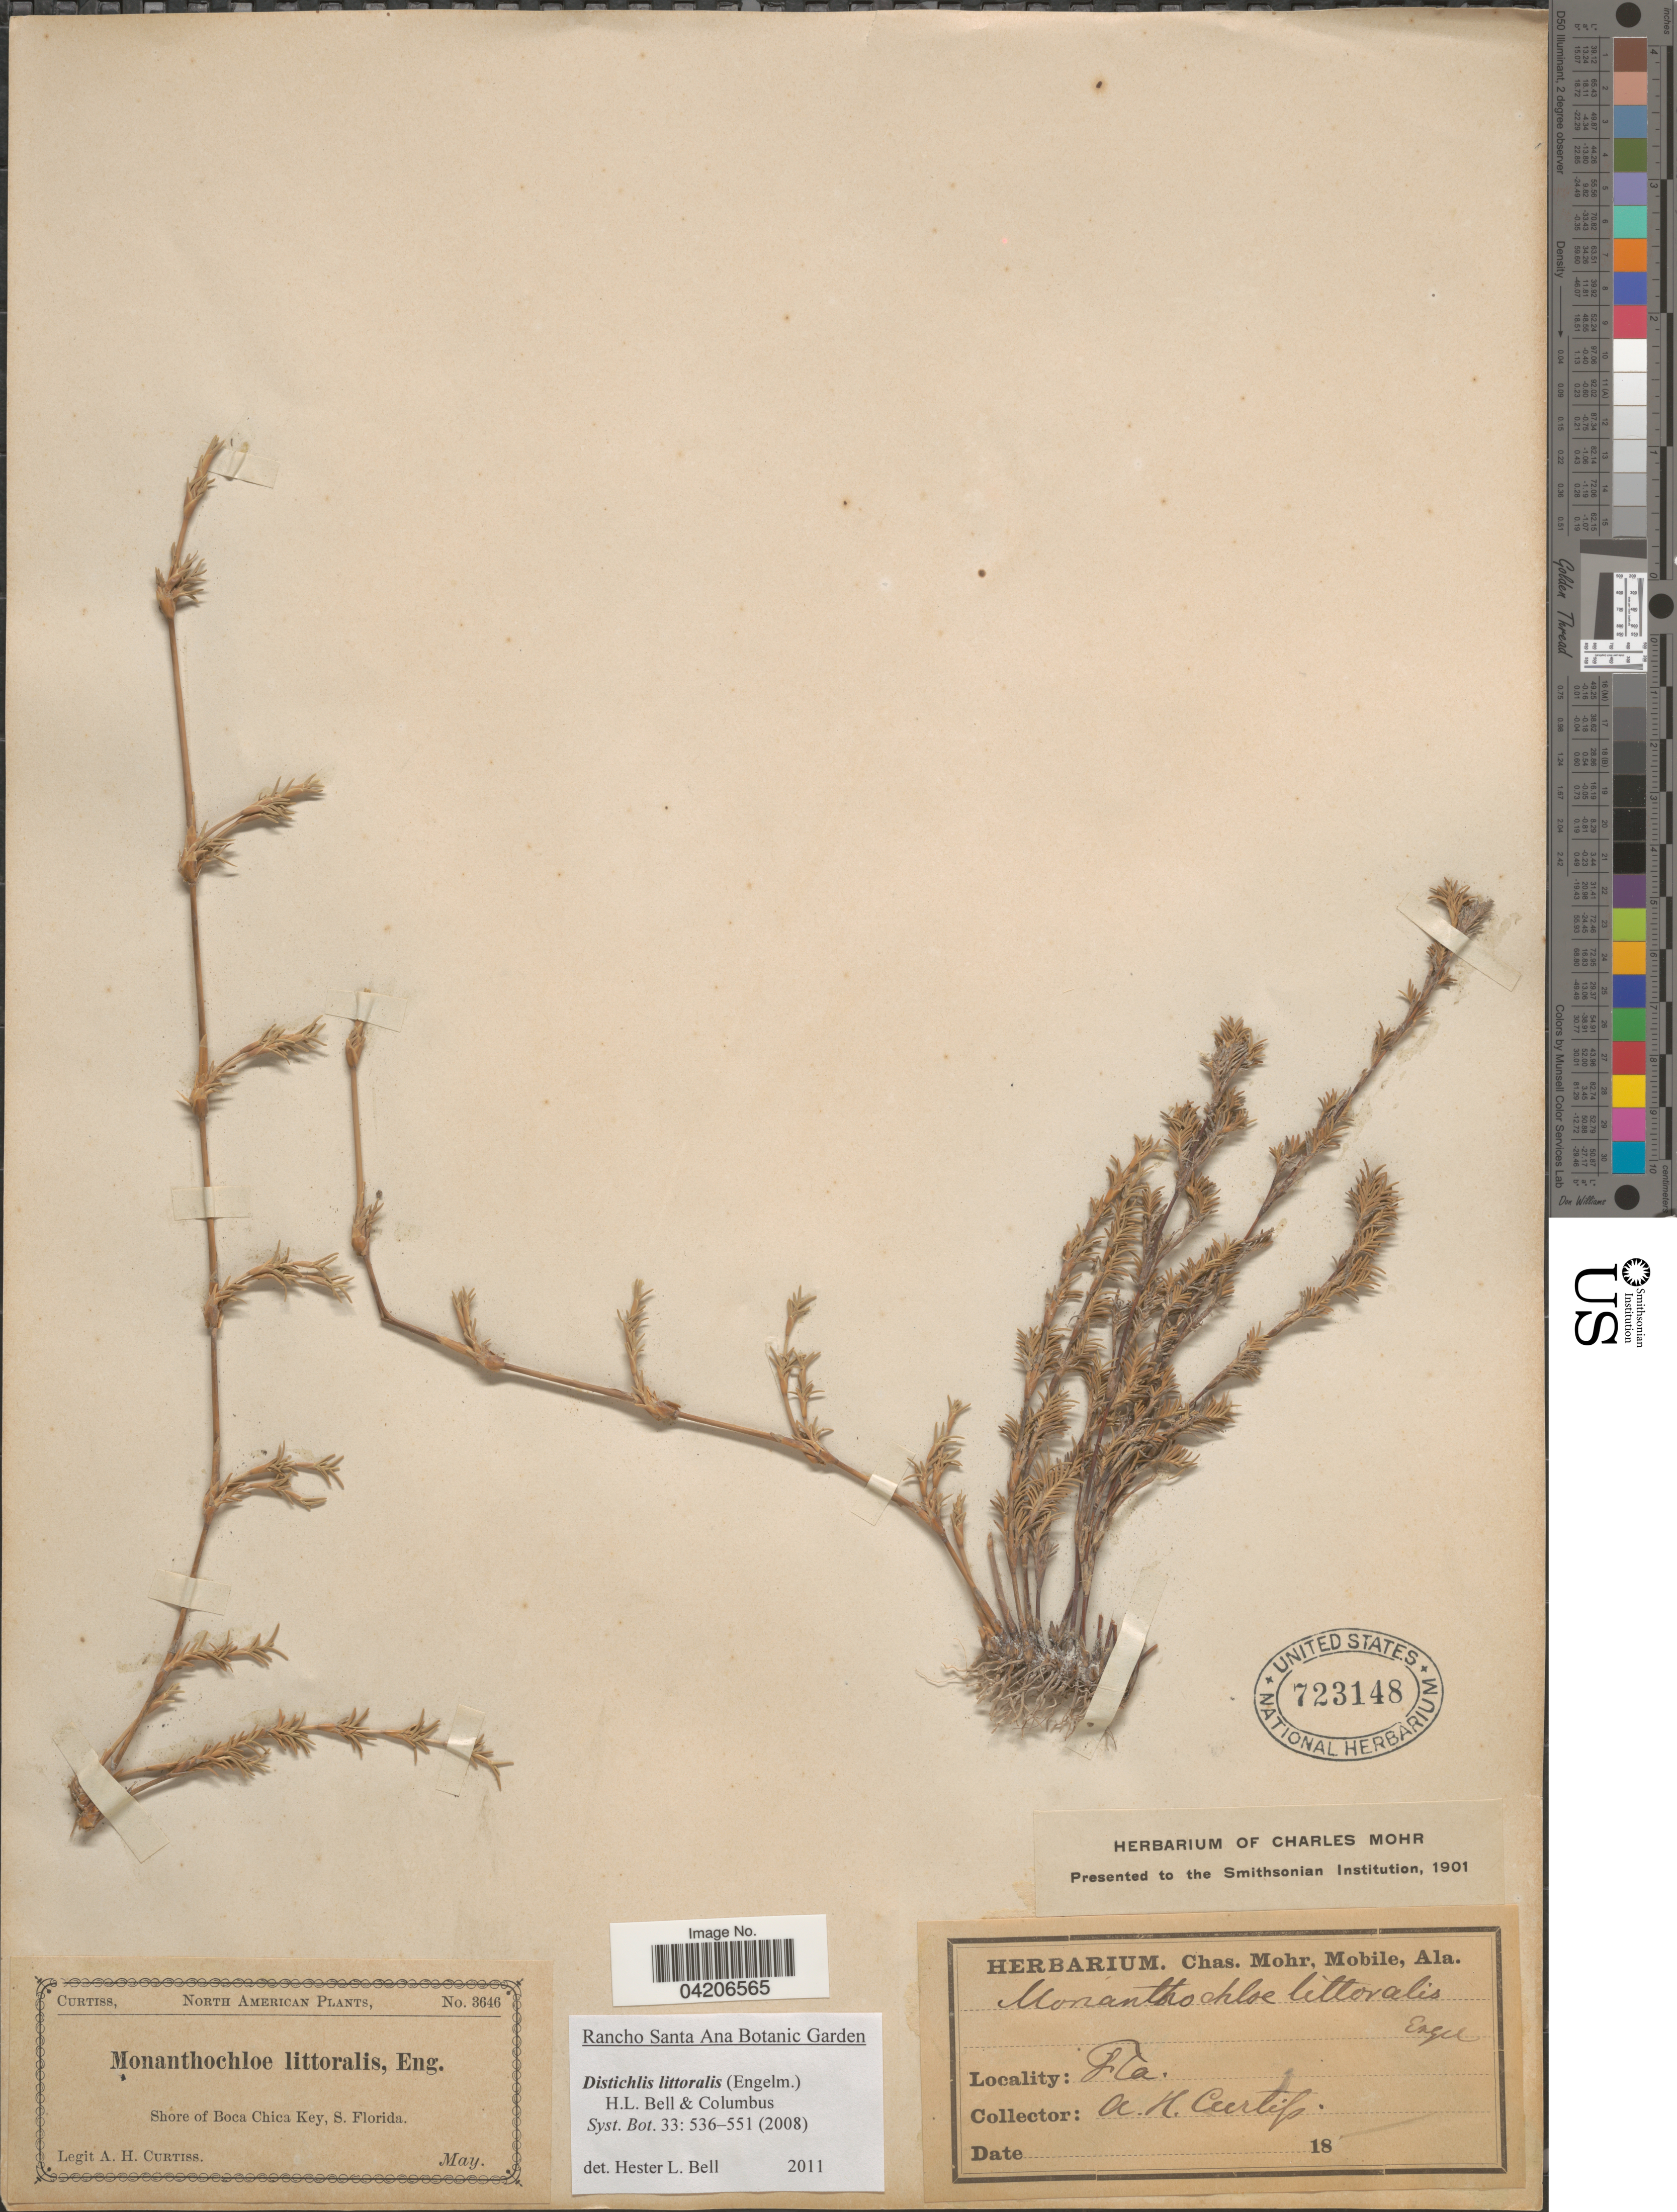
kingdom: Plantae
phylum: Tracheophyta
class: Liliopsida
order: Poales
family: Poaceae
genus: Distichlis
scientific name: Distichlis littoralis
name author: (Engelm.) H.L. Bell & Columbus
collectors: A. H. Curtiss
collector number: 3646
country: United States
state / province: Florida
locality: Shore of Boca Chica Key, S. Florida.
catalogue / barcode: US 723148